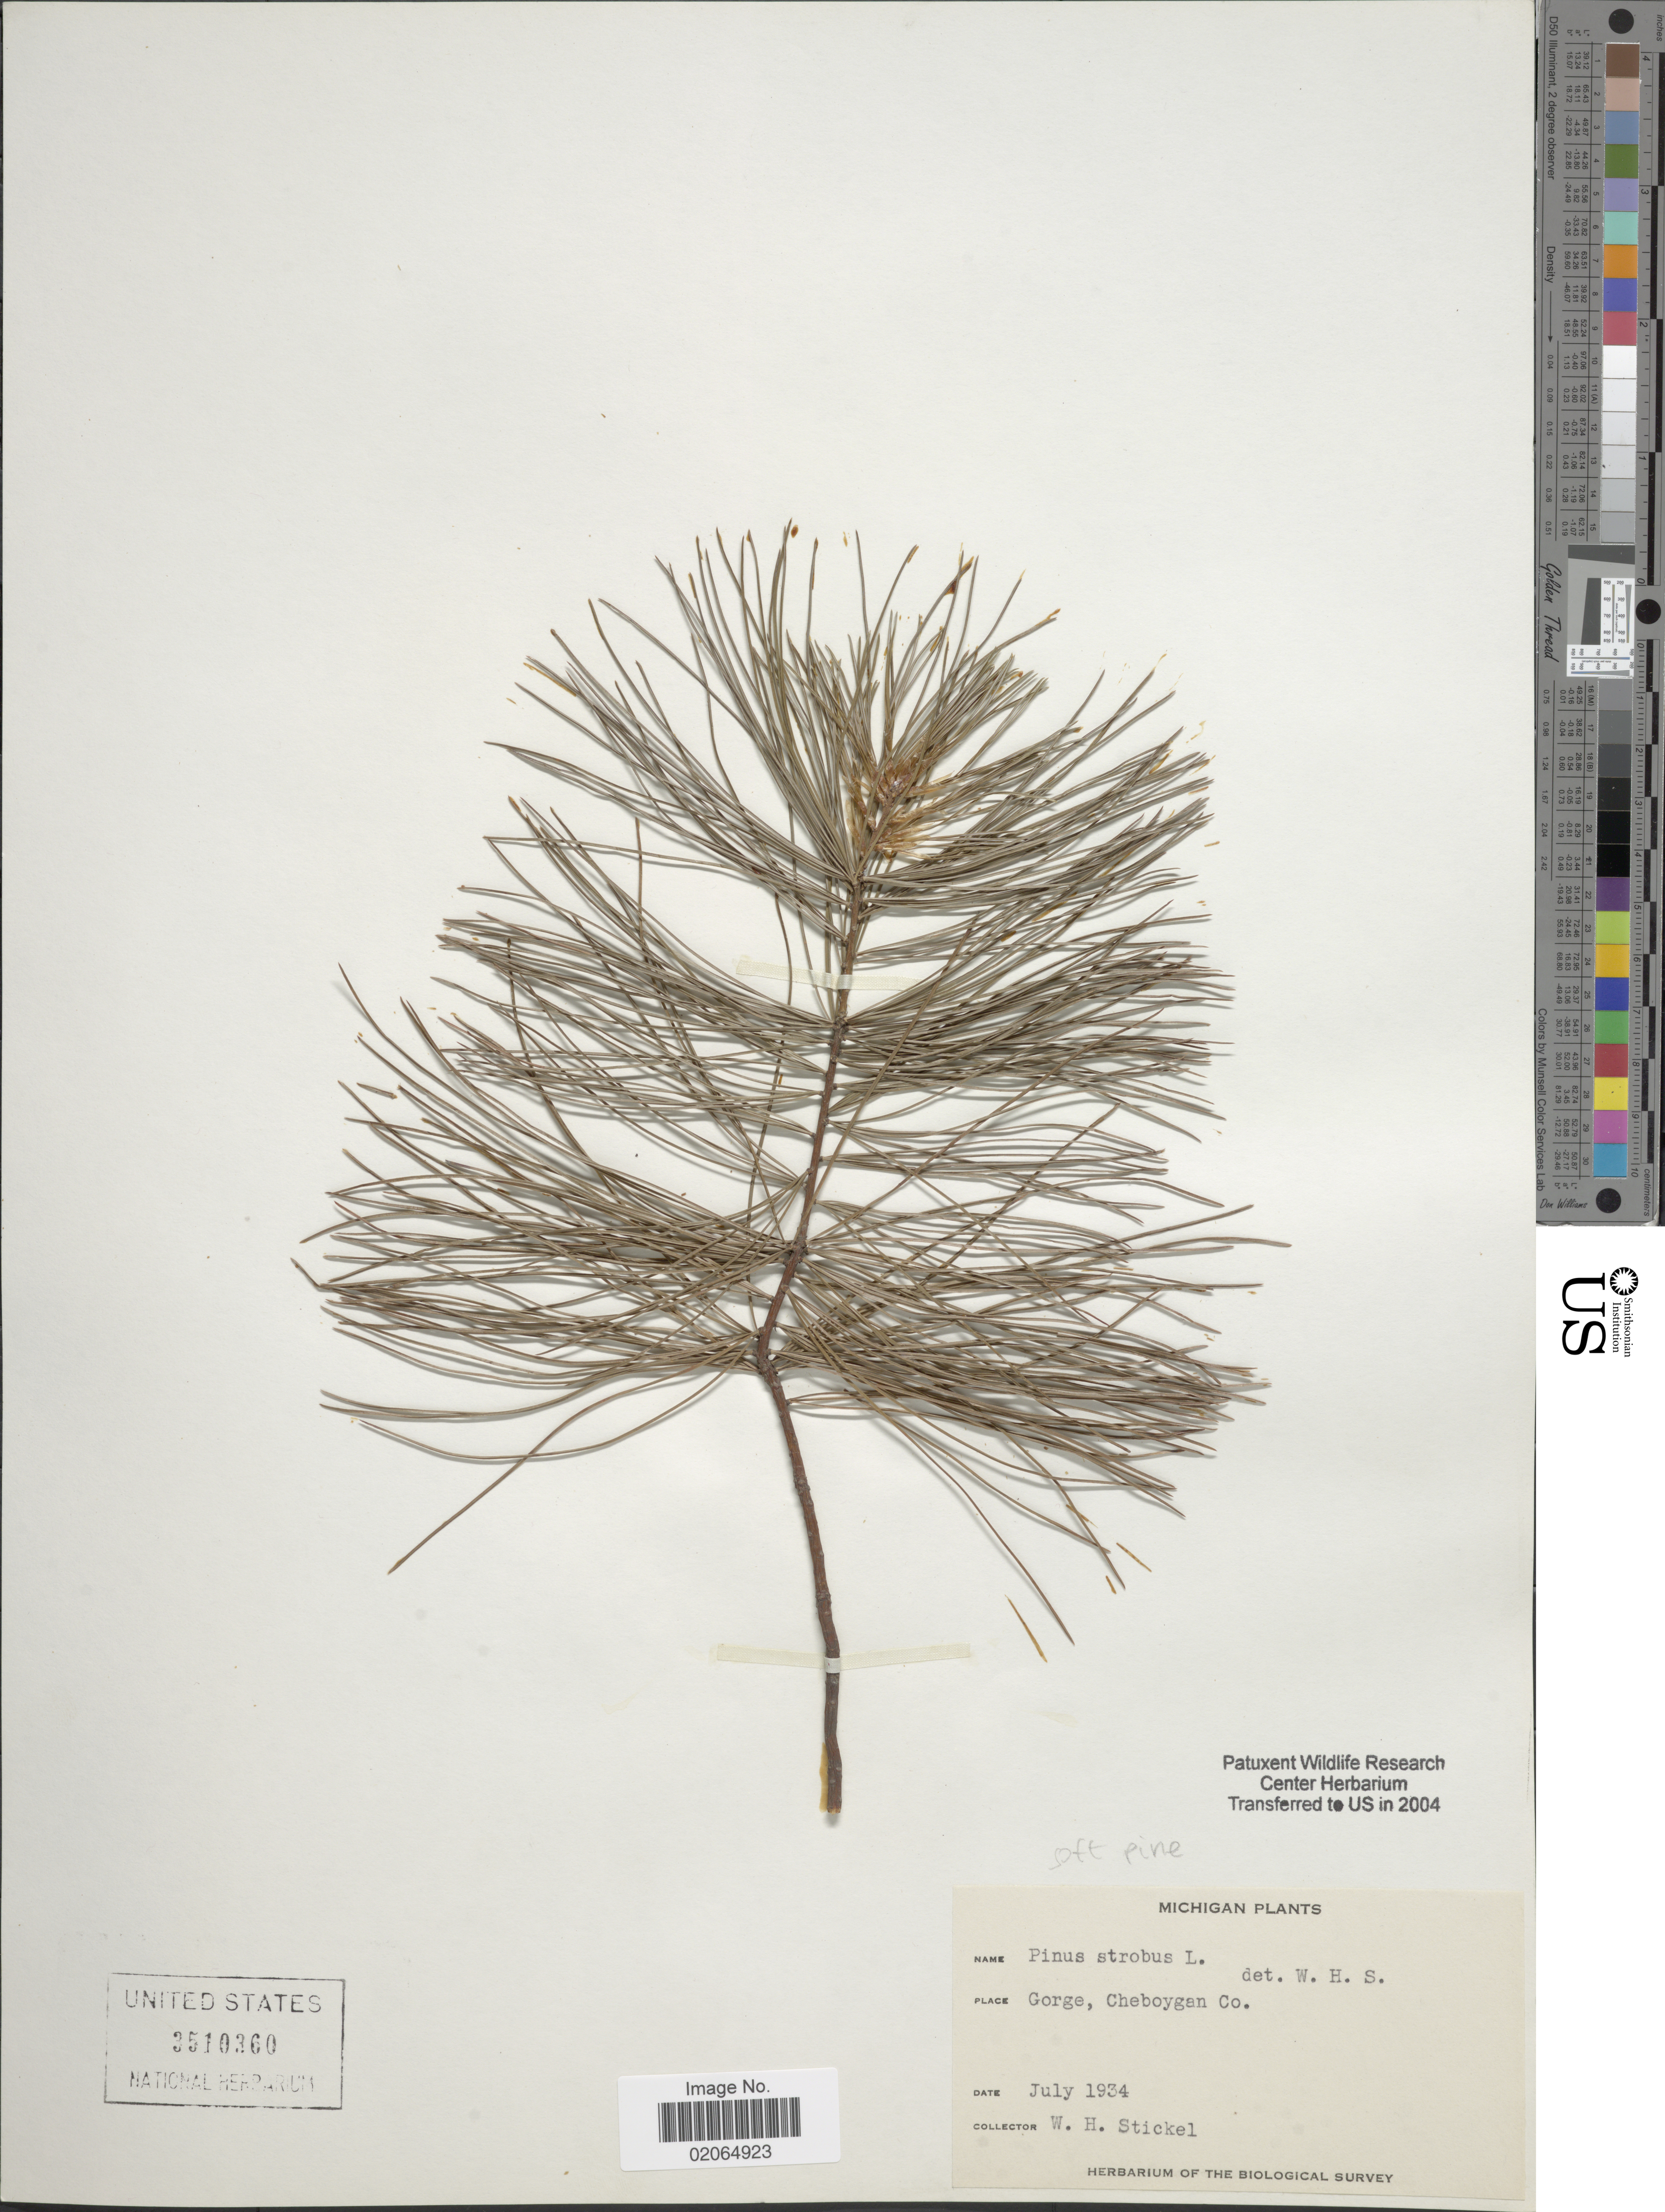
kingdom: Plantae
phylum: Tracheophyta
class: Pinopsida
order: Pinales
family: Pinaceae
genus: Pinus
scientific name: Pinus strobus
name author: L.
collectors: W. Stickel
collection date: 1934-07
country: United States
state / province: Michigan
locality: Gorge, Cheboygan Co.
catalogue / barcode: US 3510360